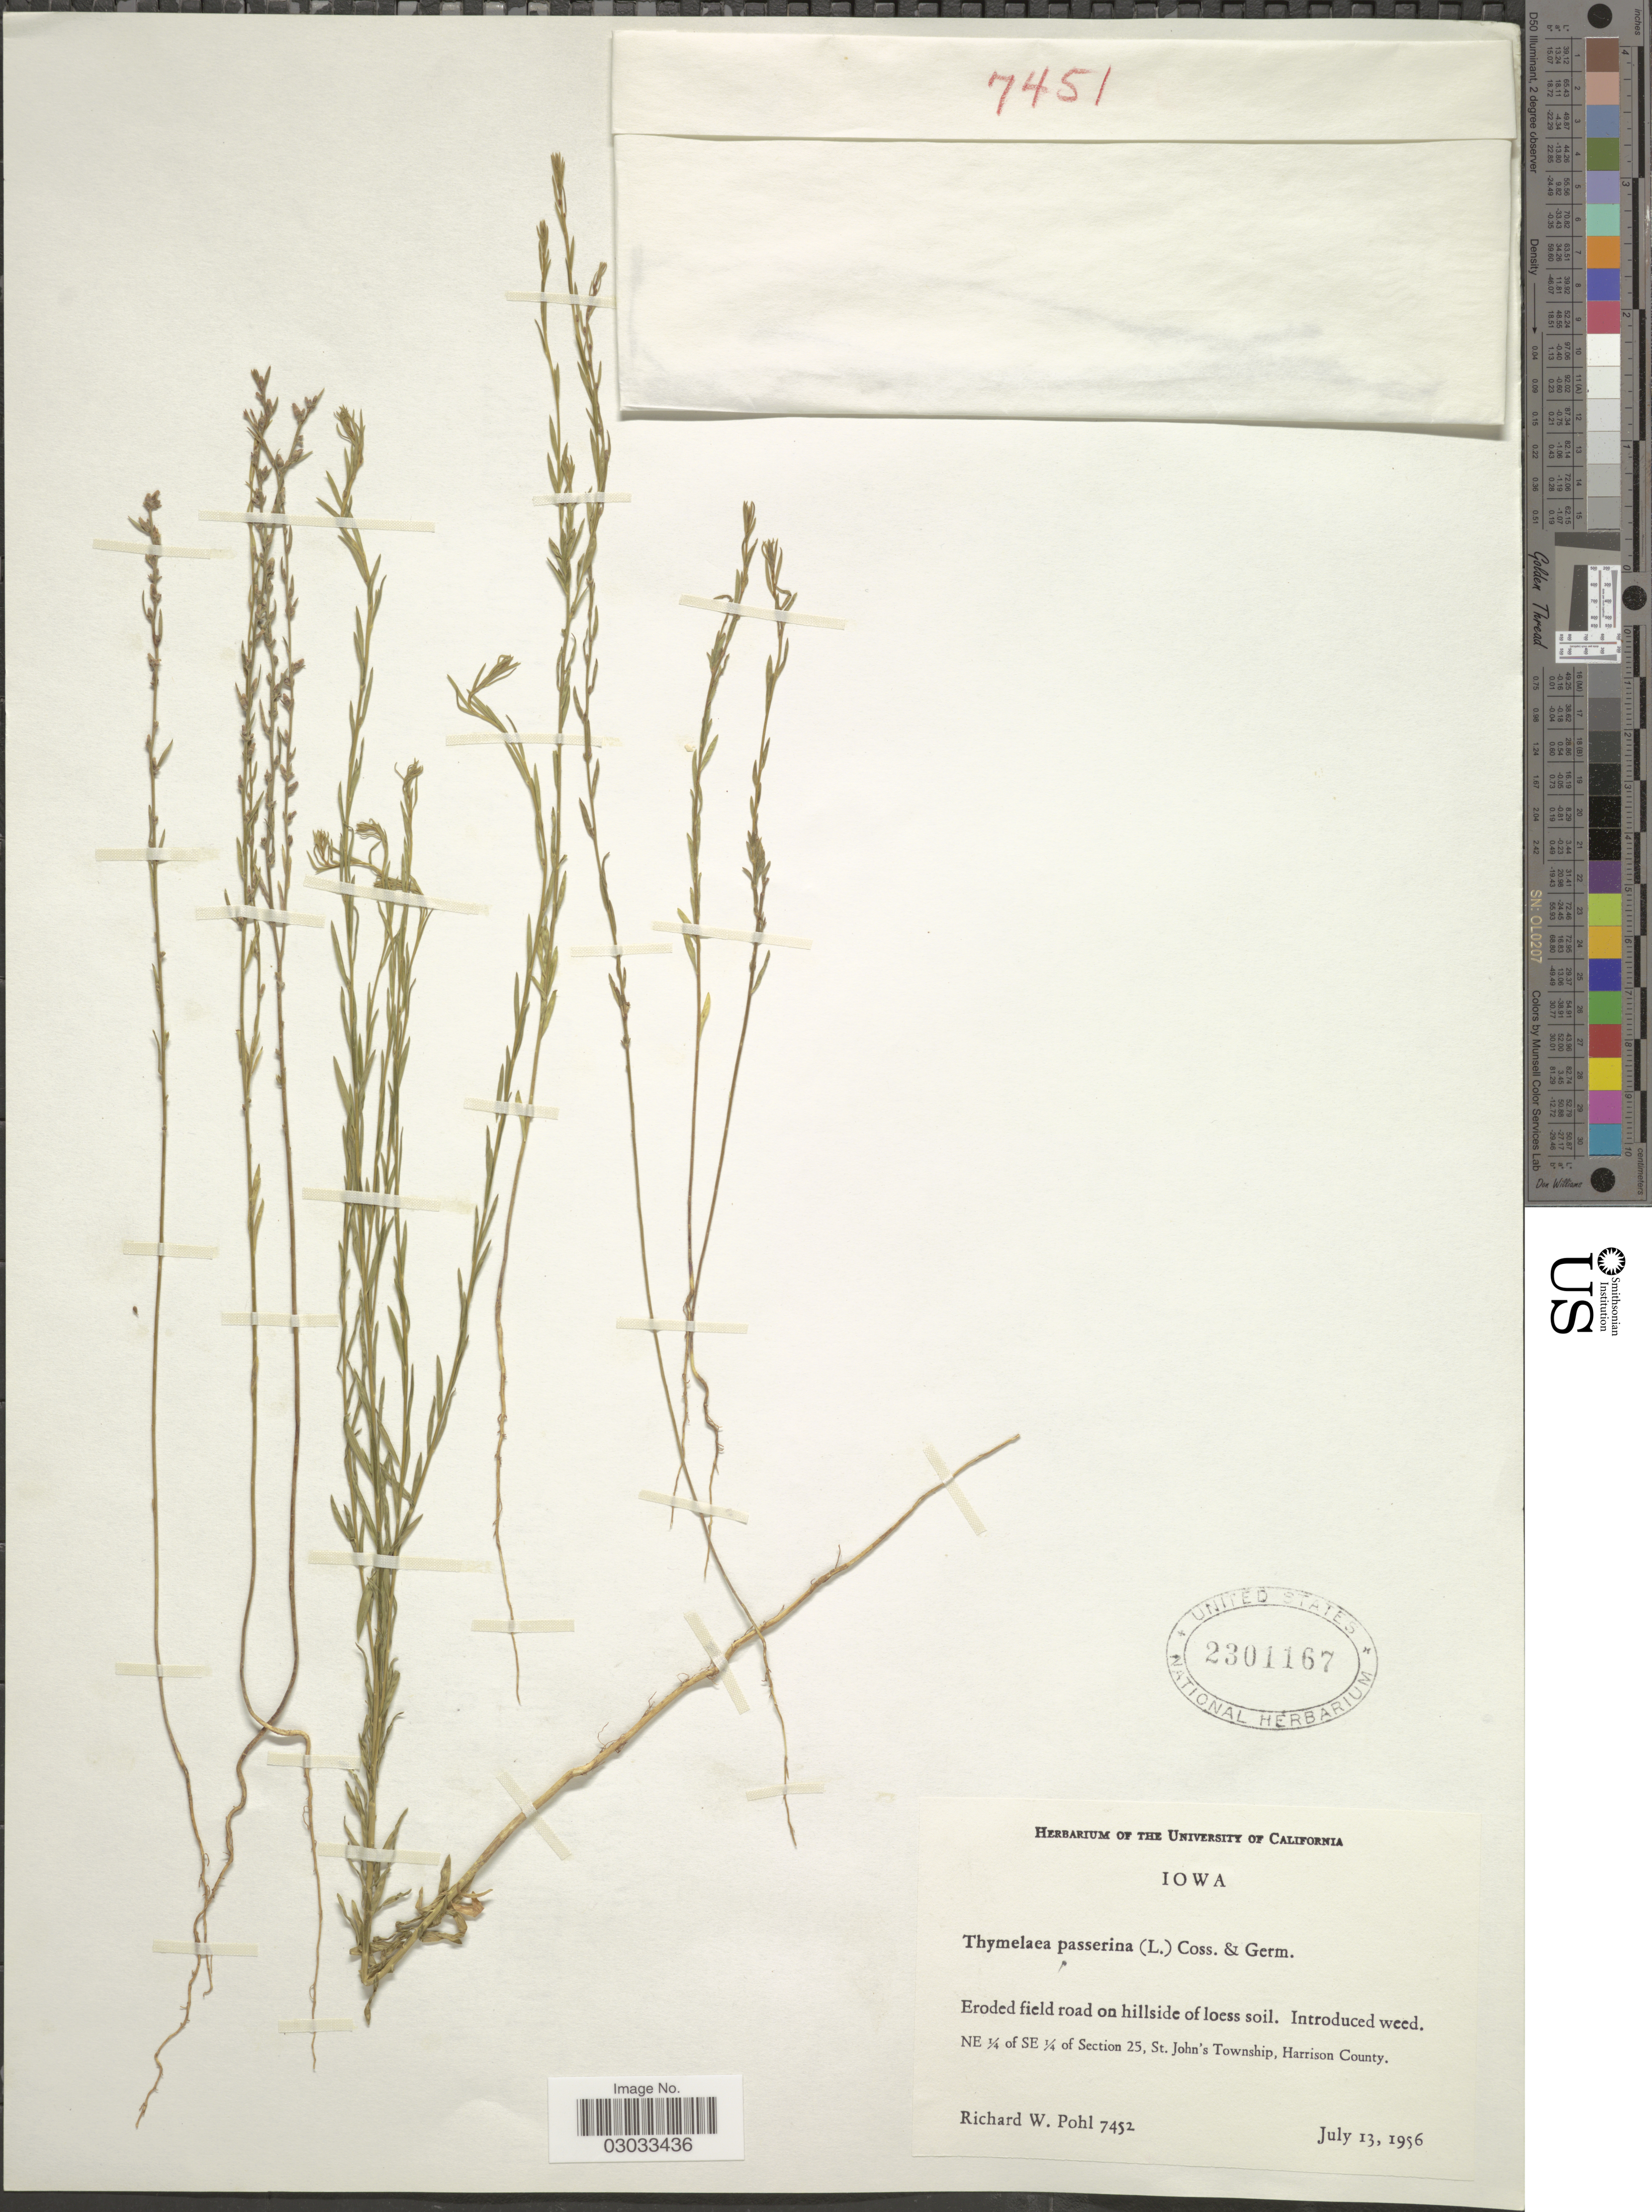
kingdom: Plantae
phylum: Tracheophyta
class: Magnoliopsida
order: Malvales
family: Thymelaeaceae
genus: Thymelaea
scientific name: Thymelaea passerina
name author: (L.) Coss. & Germ.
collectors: R. W. Pohl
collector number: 7452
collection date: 1956-07-13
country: United States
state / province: Iowa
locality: NE ¼ of SE ¼ of Section 25, St. John's Township, Harrison County.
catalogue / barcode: US 2301167